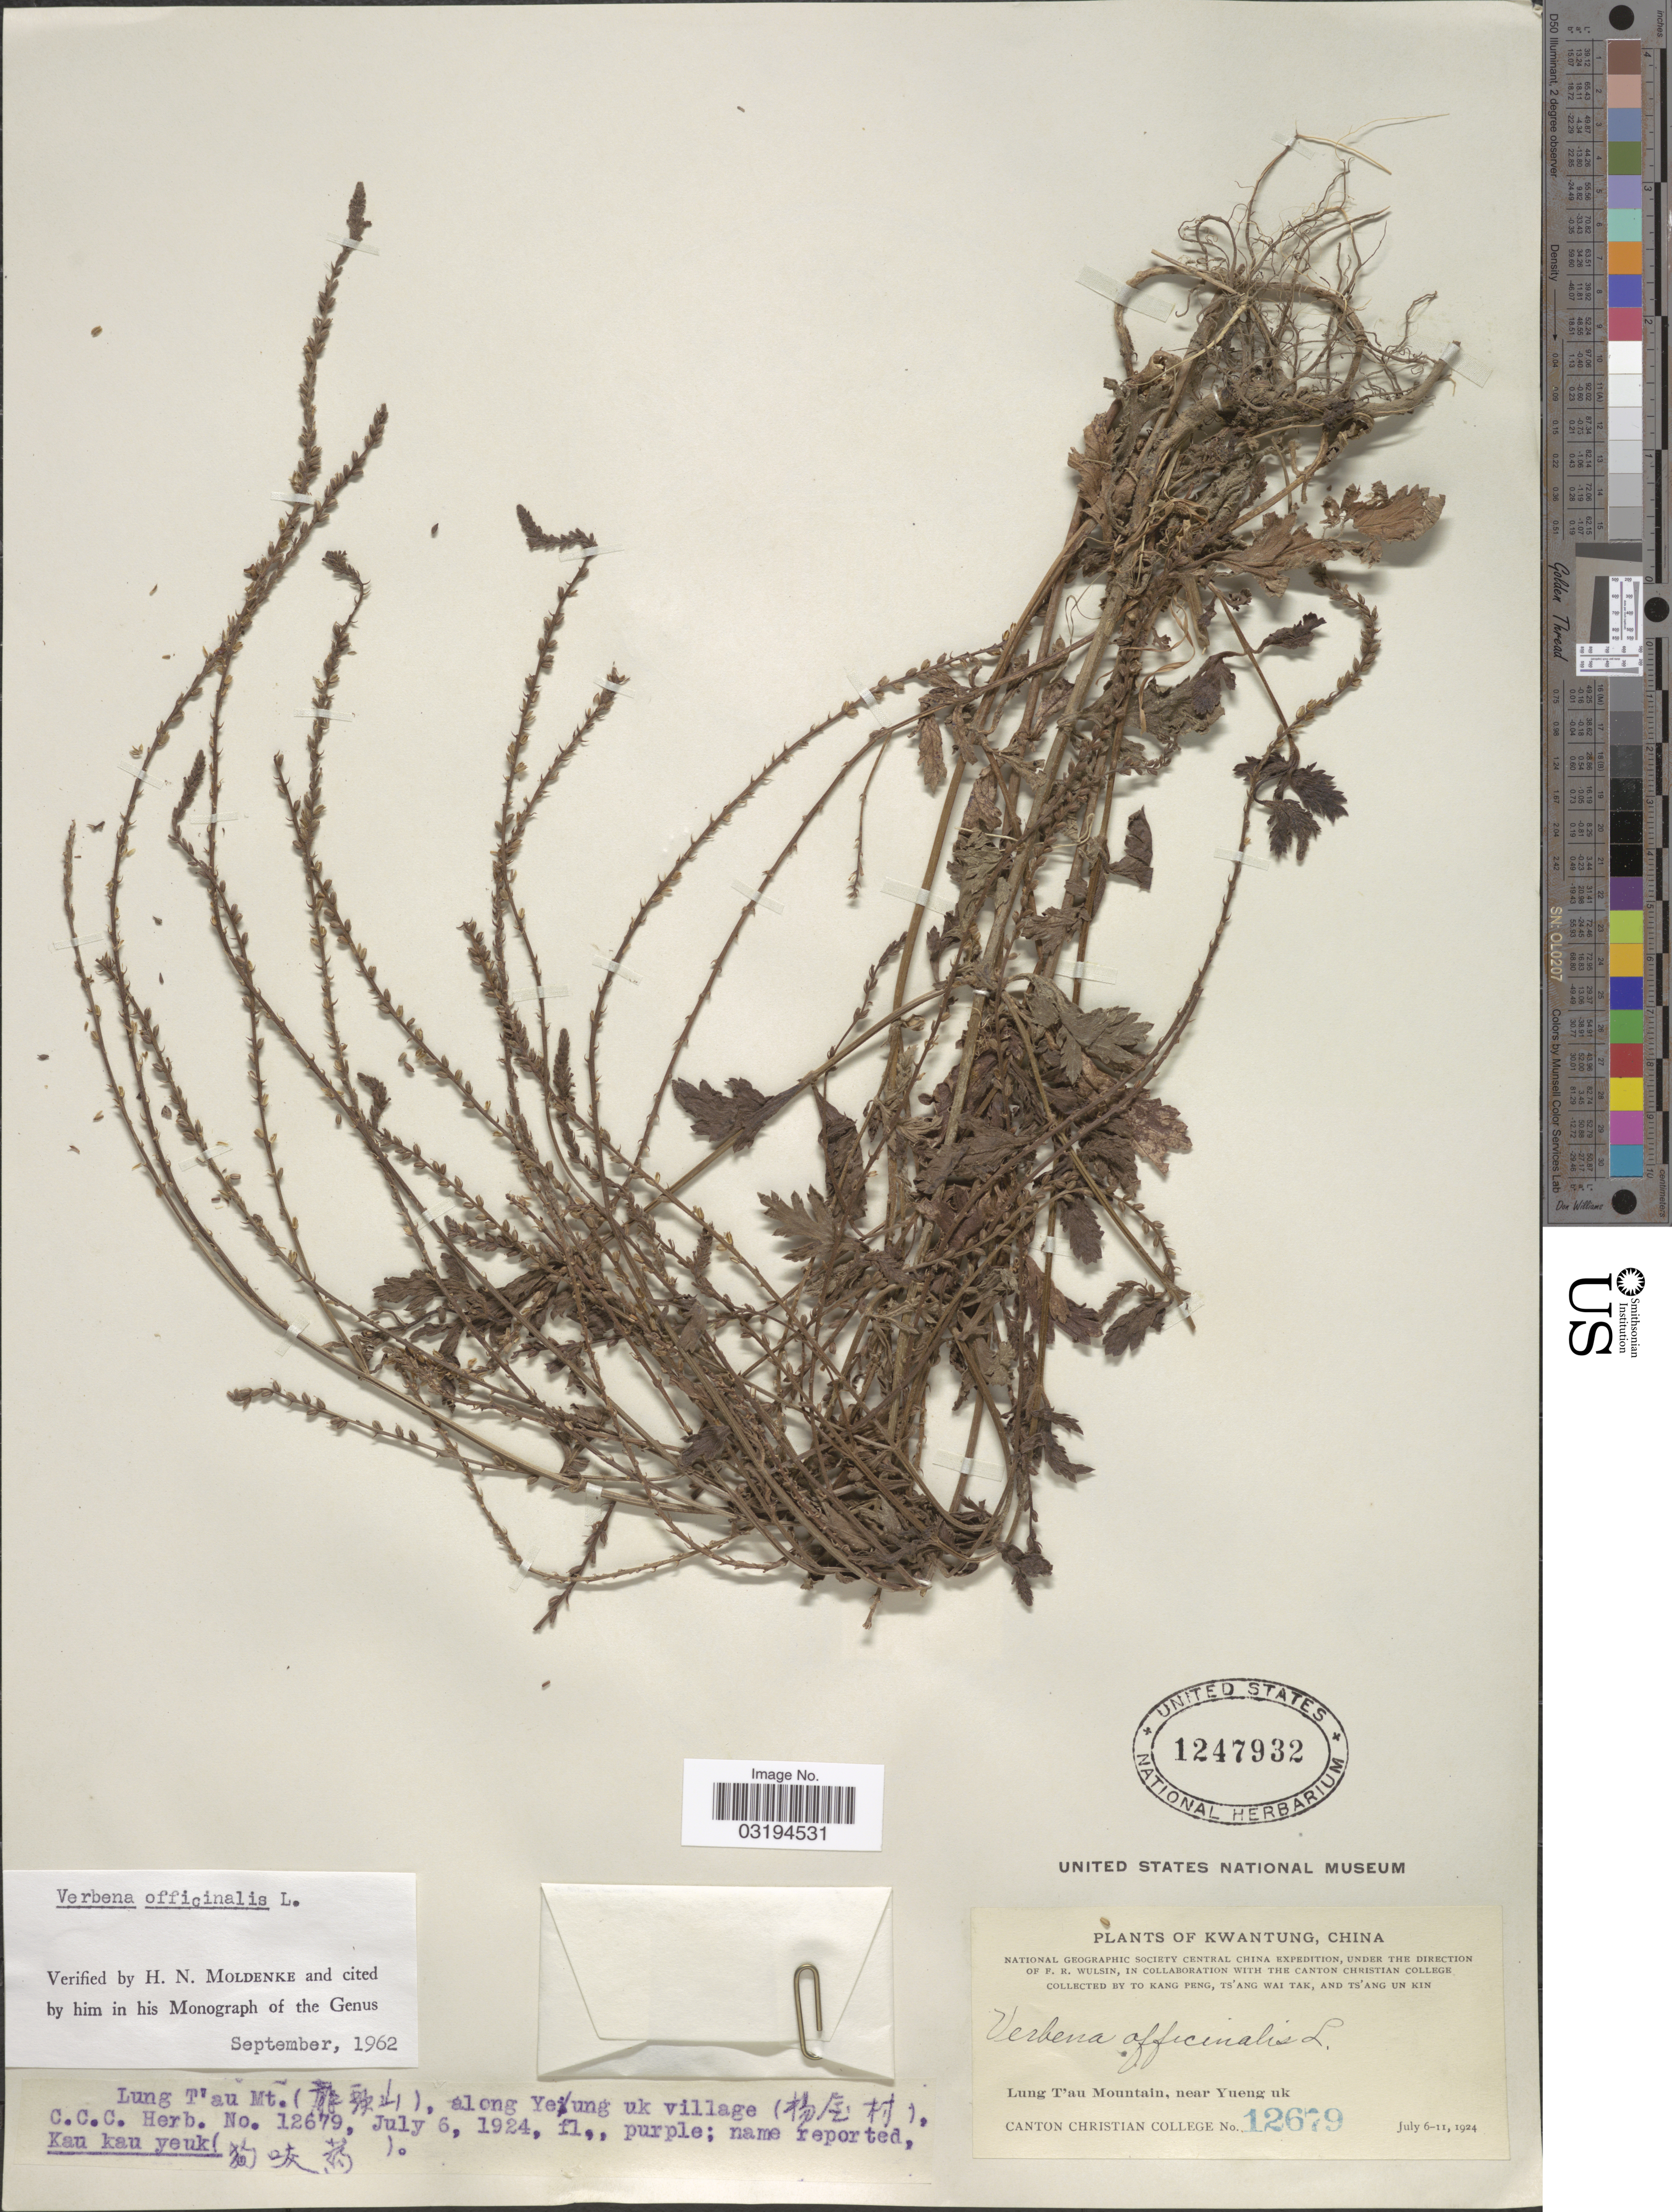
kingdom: Plantae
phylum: Tracheophyta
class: Magnoliopsida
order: Lamiales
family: Verbenaceae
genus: Verbena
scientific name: Verbena officinalis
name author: L.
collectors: T. K. Peng, T. Tak & T. Kin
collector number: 12679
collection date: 1924-07-06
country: China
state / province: Guangdong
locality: Kwangtung. Lung T'au Mountain, near Yueng uk.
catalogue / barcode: US 1247932